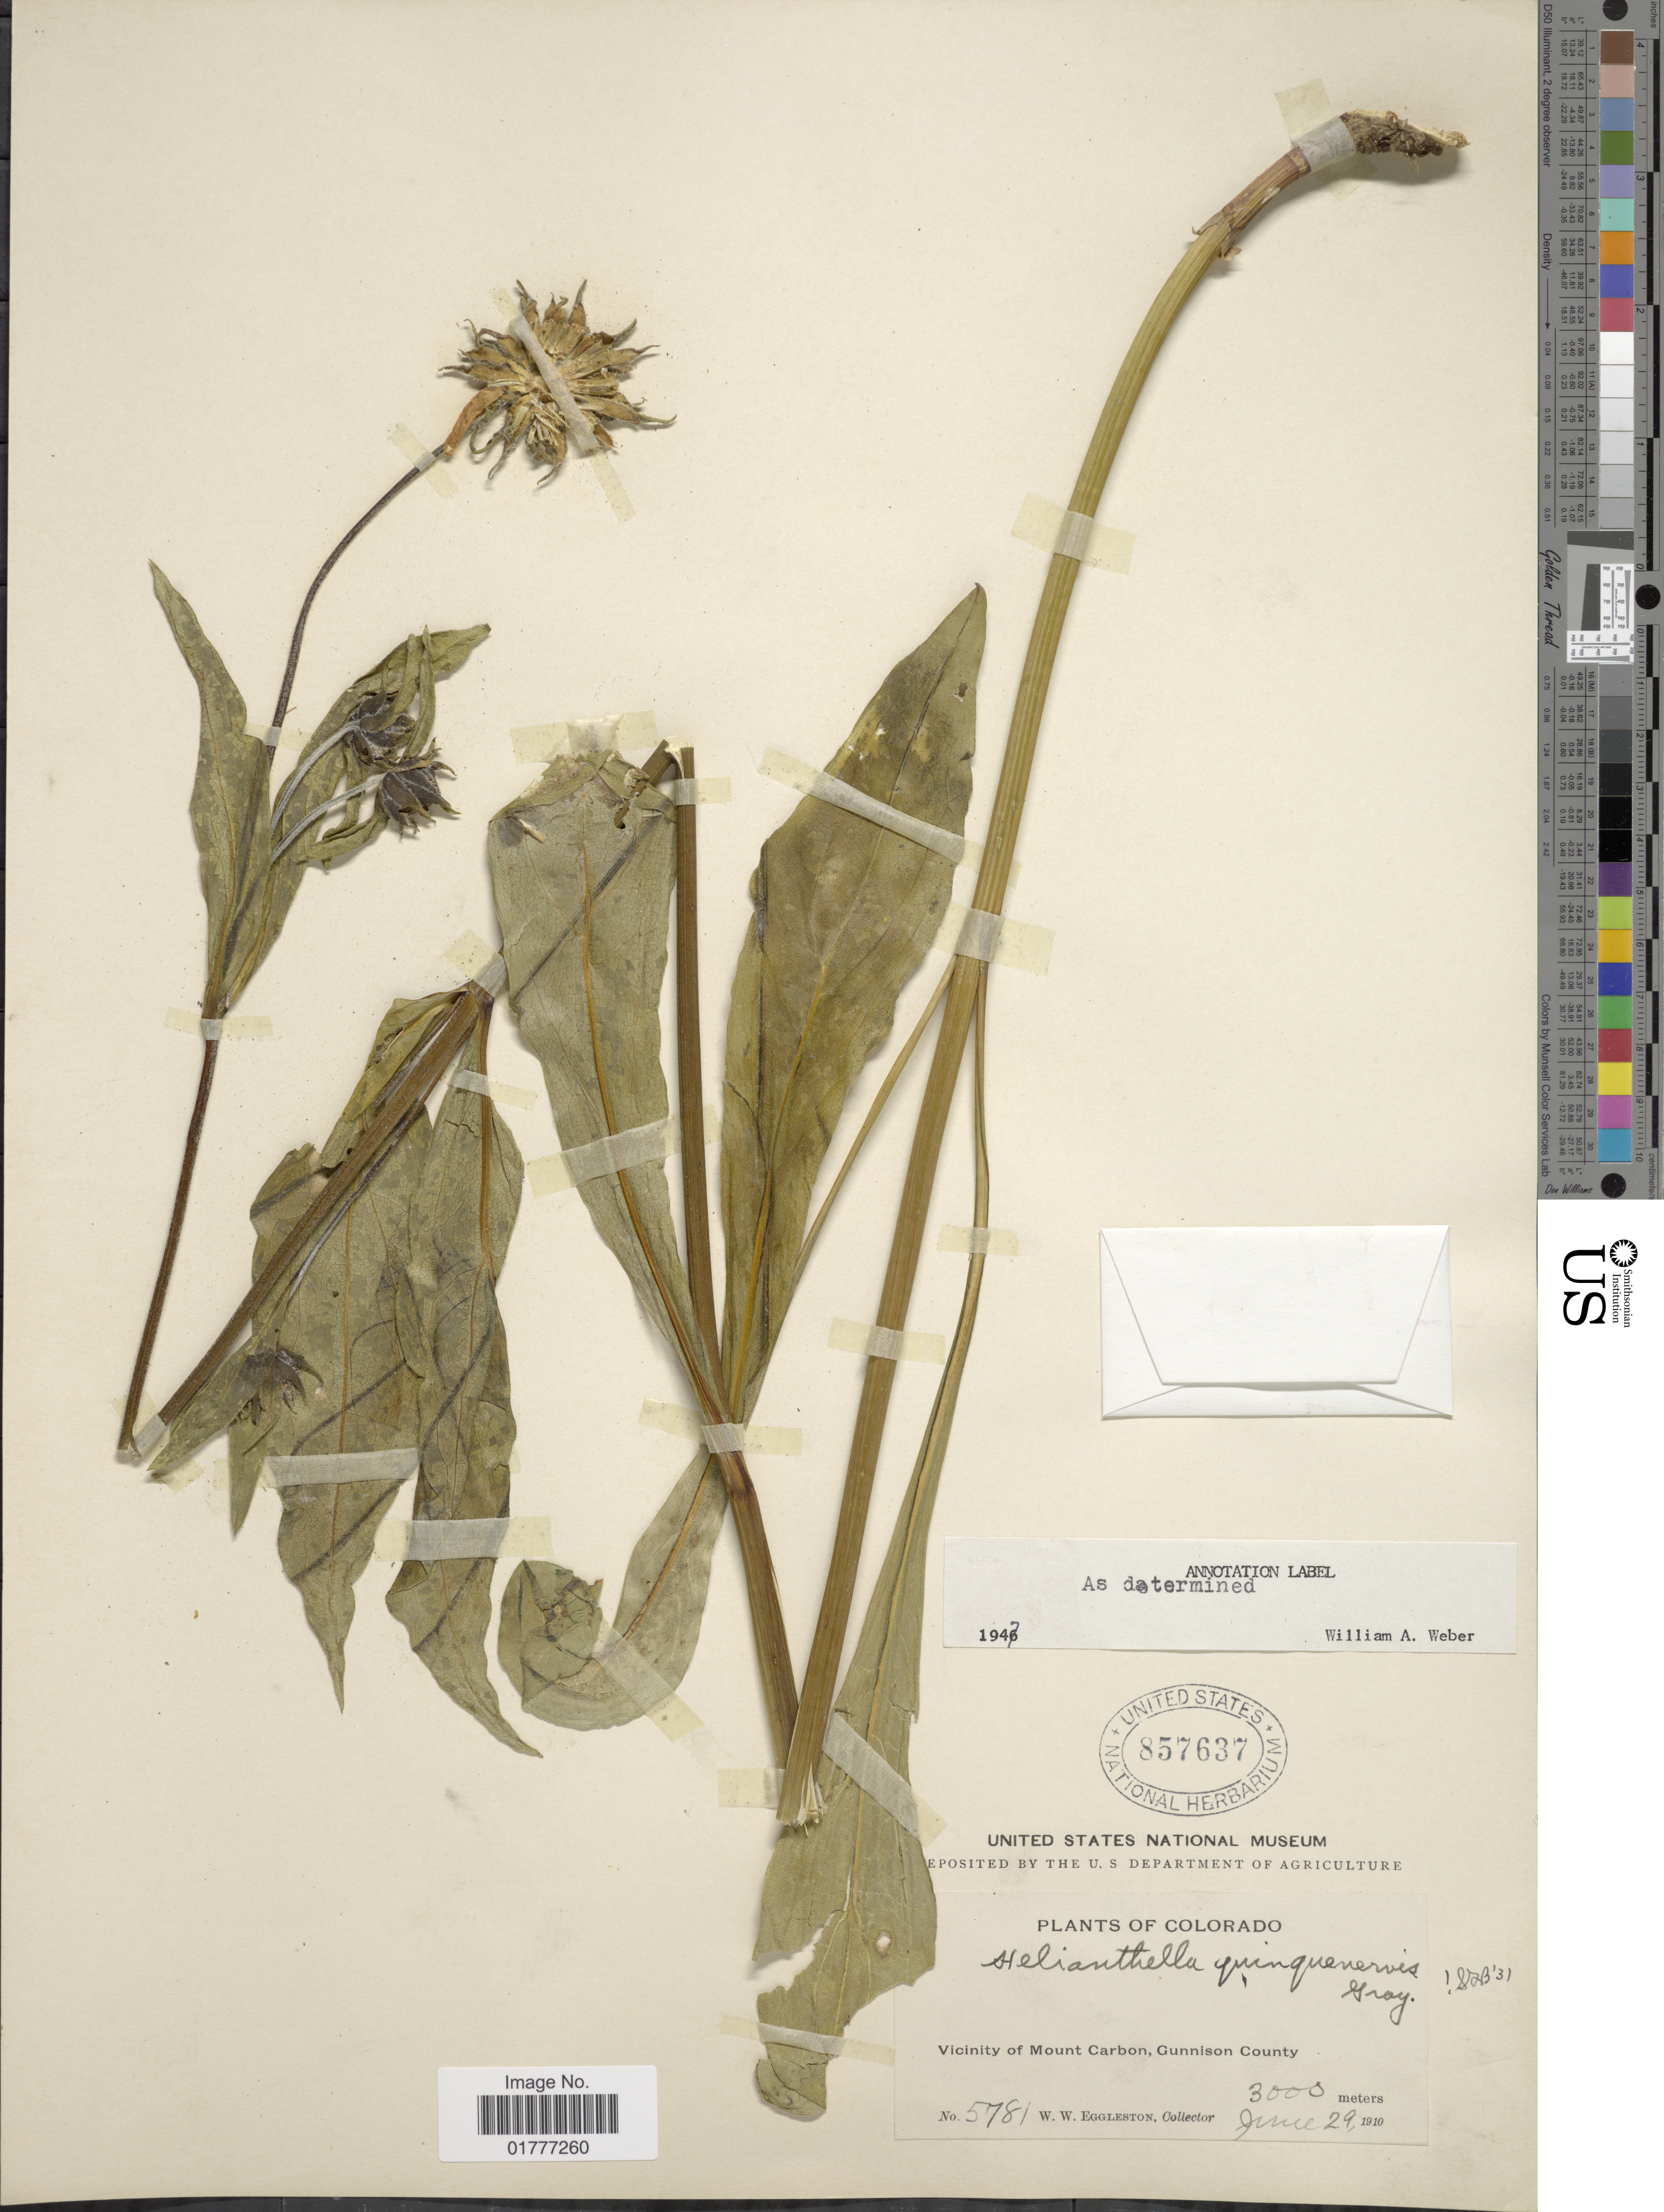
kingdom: Plantae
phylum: Tracheophyta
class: Magnoliopsida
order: Asterales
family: Asteraceae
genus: Helianthella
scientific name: Helianthella quinquenervis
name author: (Hook.) A. Gray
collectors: W. W. Eggleston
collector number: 5781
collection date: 1910-06-29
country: United States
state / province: Colorado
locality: Vicinity of Mount Carbon, Gunnison County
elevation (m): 3000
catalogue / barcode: US 557637